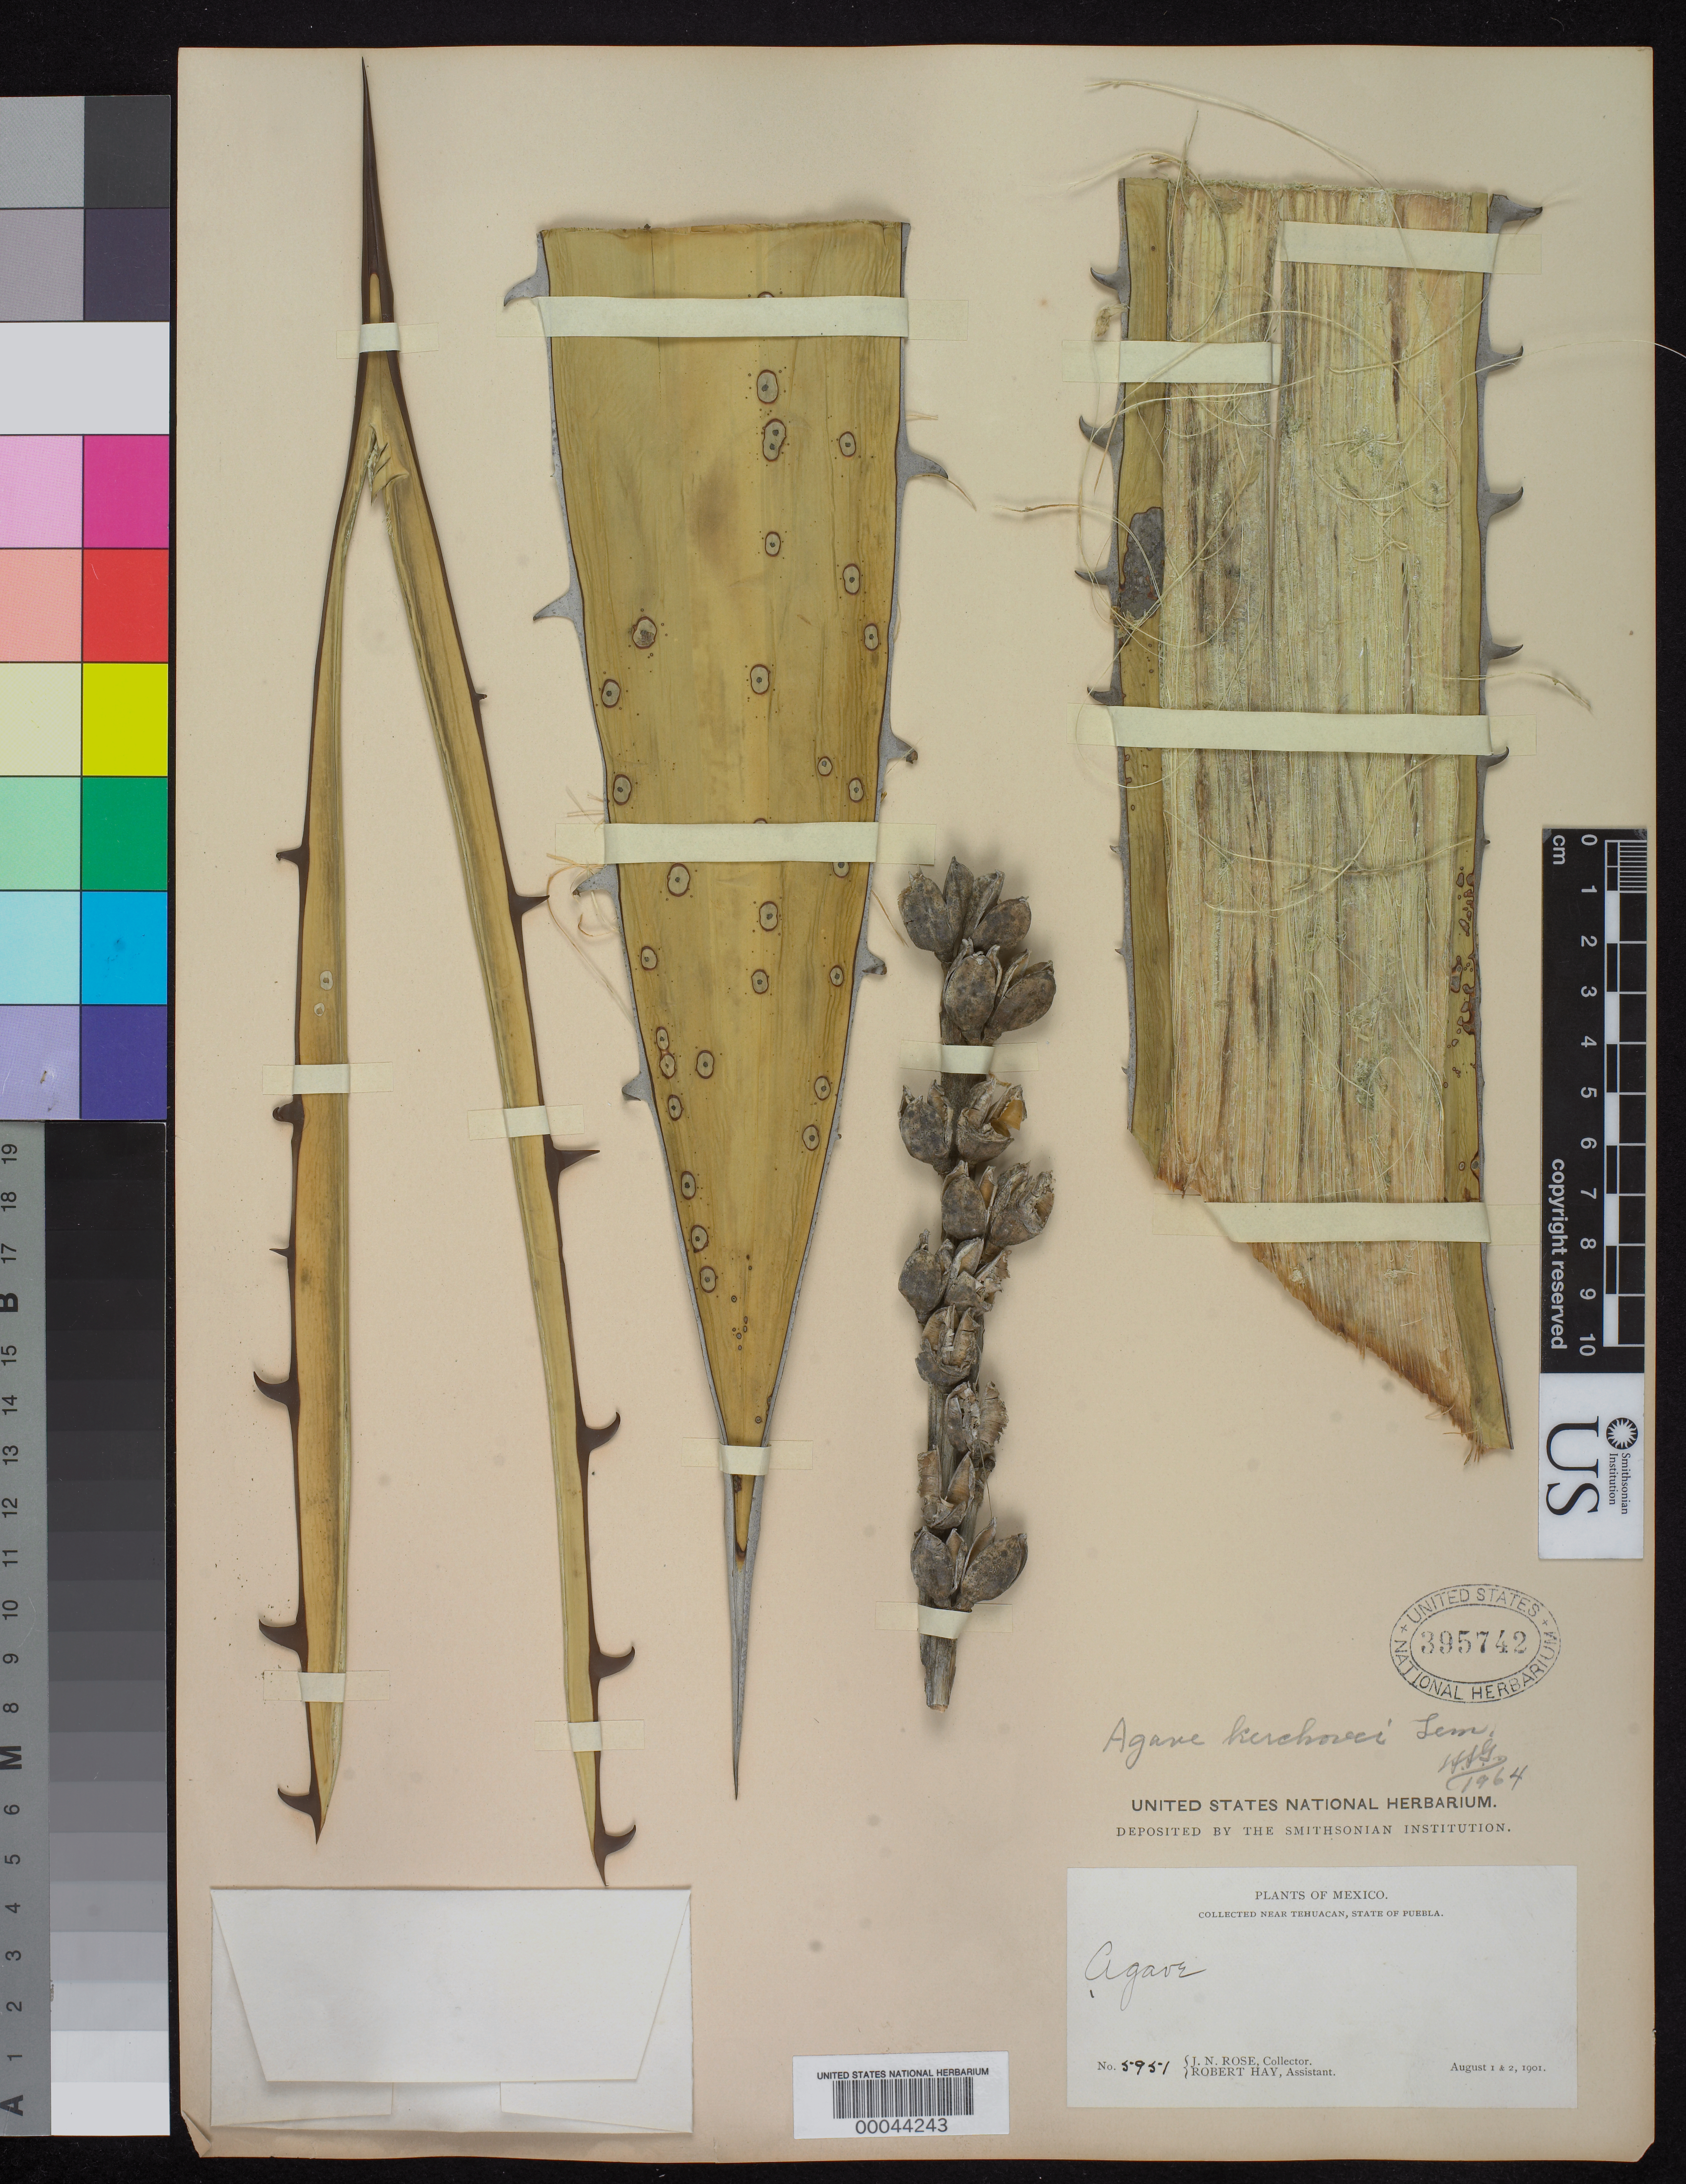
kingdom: Plantae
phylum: Tracheophyta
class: Liliopsida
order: Asparagales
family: Asparagaceae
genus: Agave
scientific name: Agave kerchovei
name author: Lem.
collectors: J. N. Rose & R. H. Hay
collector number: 5951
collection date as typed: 01 Aug 1901 to 02 Aug 1901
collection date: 1901-08-01/1901-08-02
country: Mexico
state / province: Puebla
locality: Tehuacan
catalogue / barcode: US 395742